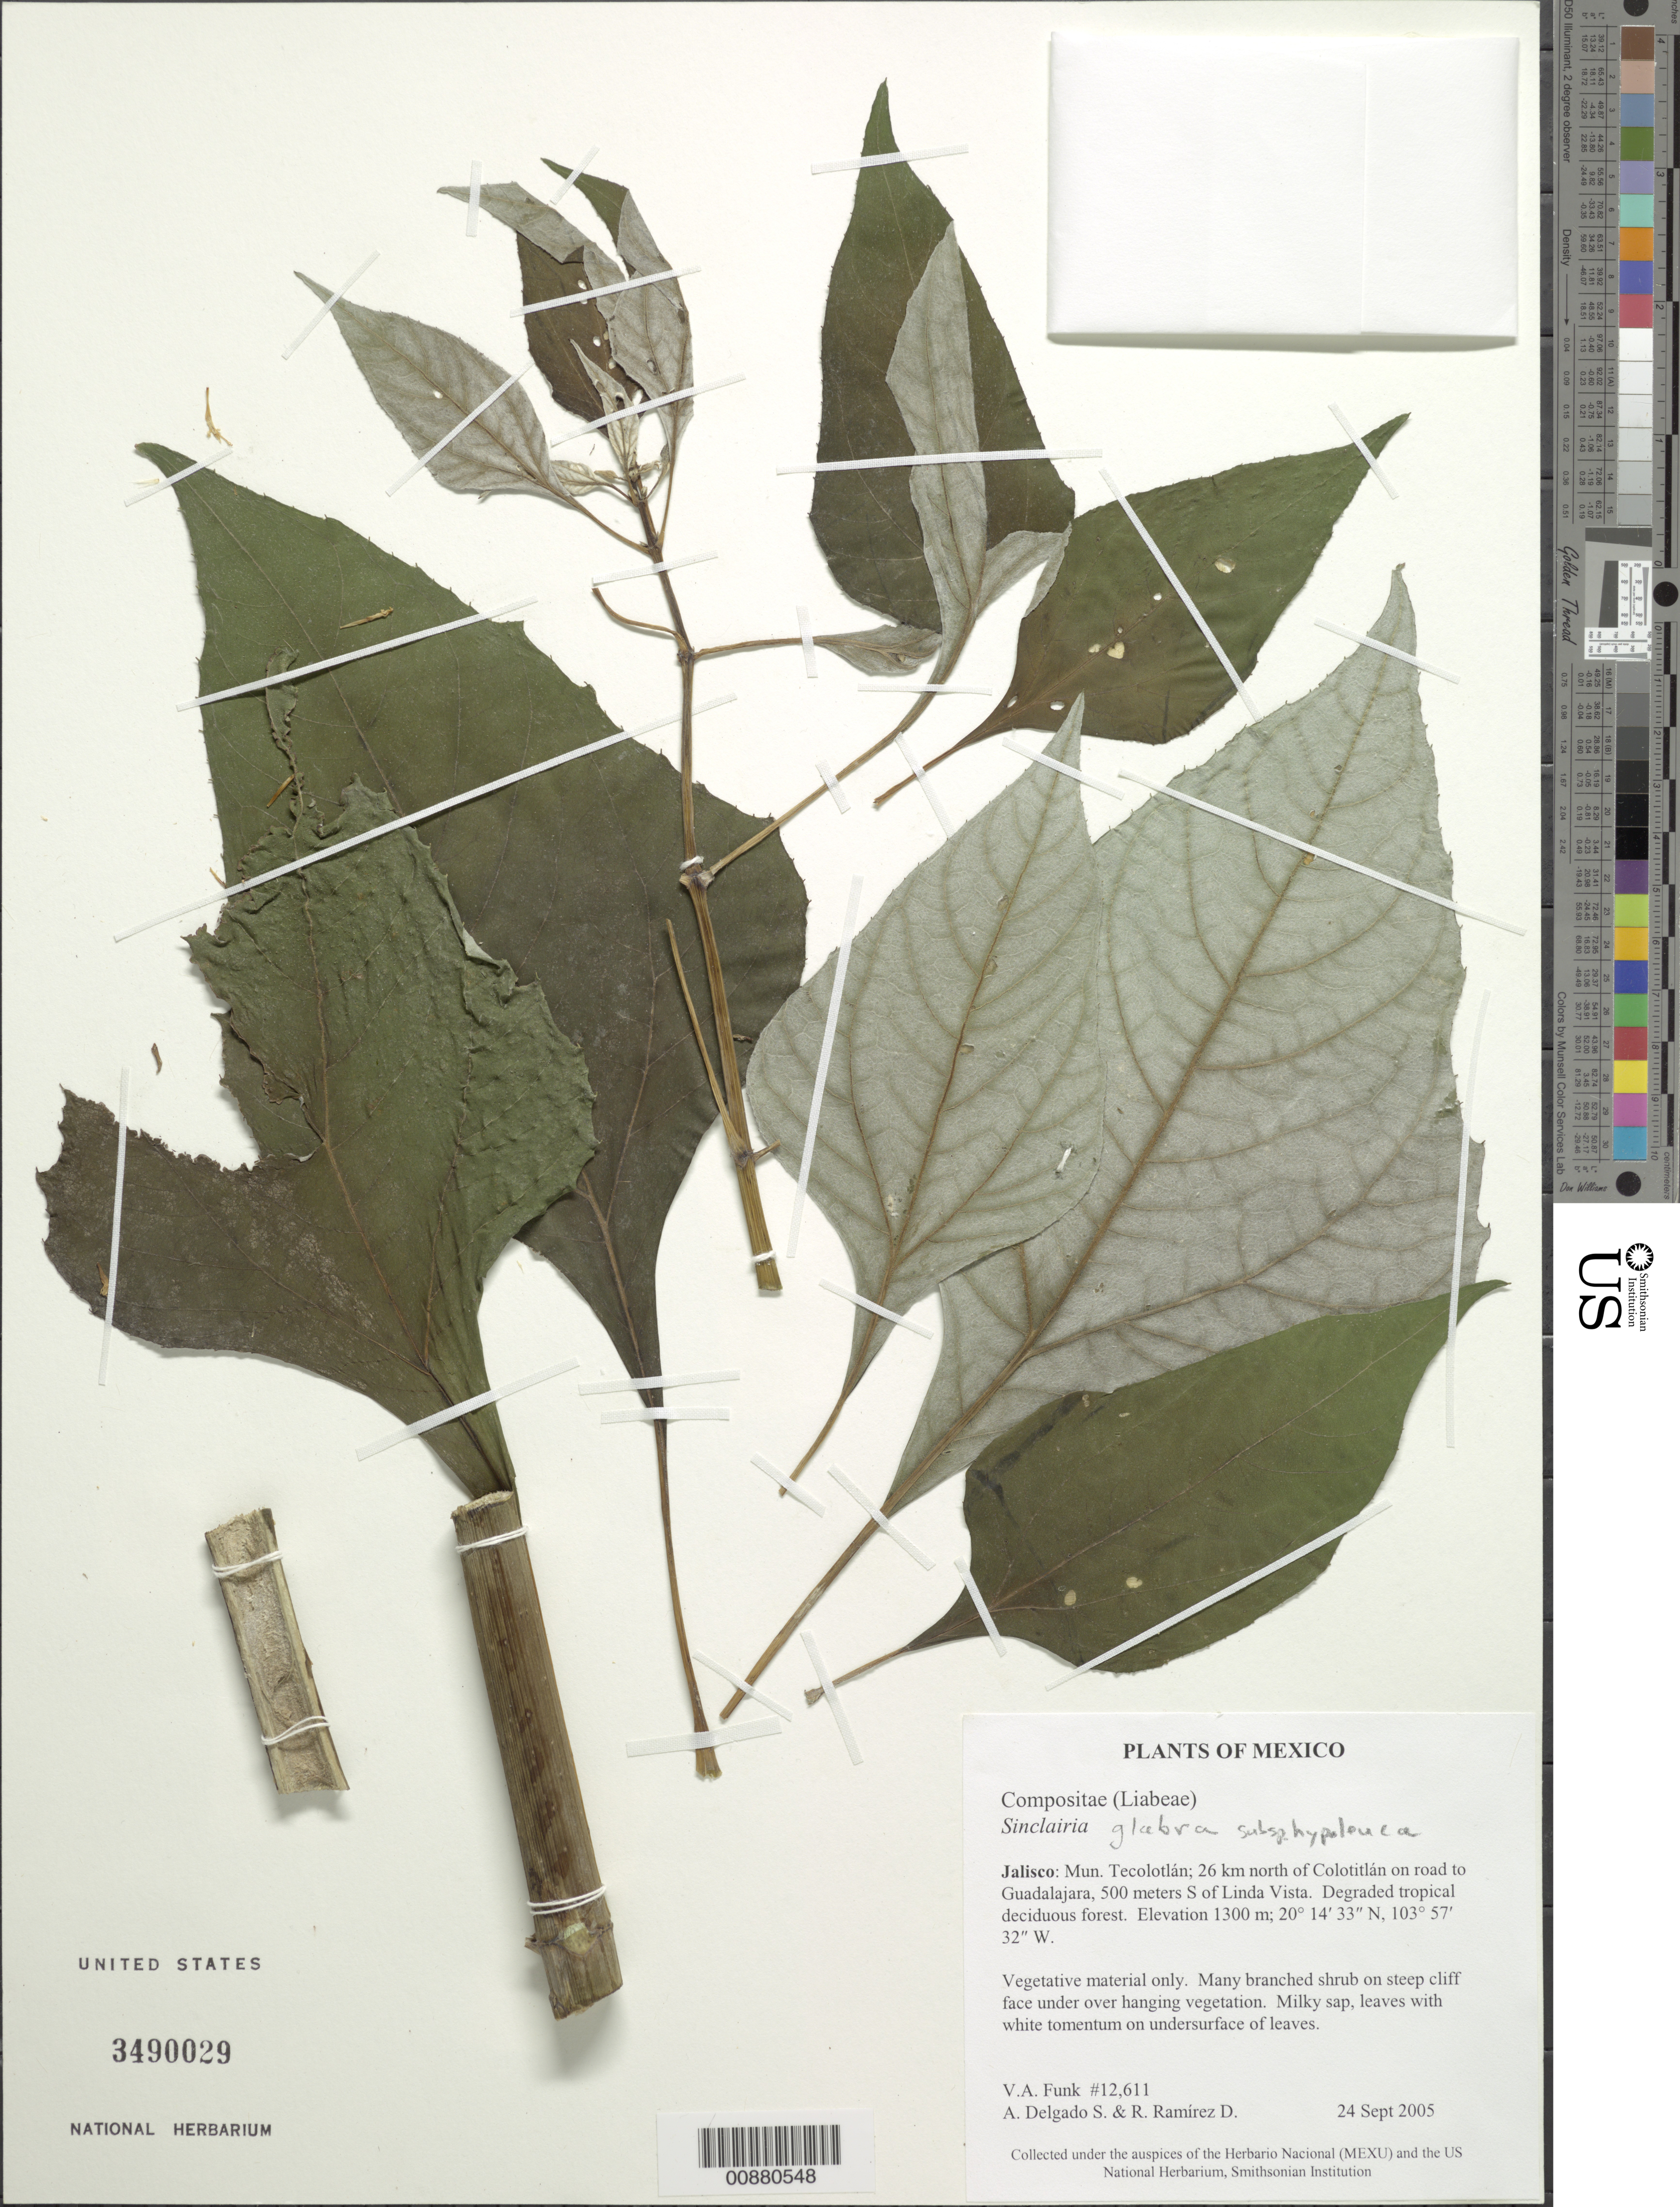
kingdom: Plantae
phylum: Tracheophyta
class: Magnoliopsida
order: Asterales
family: Asteraceae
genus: Sinclairia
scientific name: Sinclairia glabra var. hypoleuca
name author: (Greenm.) B.L. Turner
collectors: V. Funk, A. Delgado S. & R. Ramirez D.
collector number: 12611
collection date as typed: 24 September 2005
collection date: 2005-09-24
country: Mexico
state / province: Jalisco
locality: Mun. Tecolotlán, 26 km N of Colotitlán on road to Guadalajara, 500 m S of Linda Vista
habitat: Degraded tropical deciduous forest; on steep face under over-hanging vegetation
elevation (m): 1300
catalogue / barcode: US 3490029